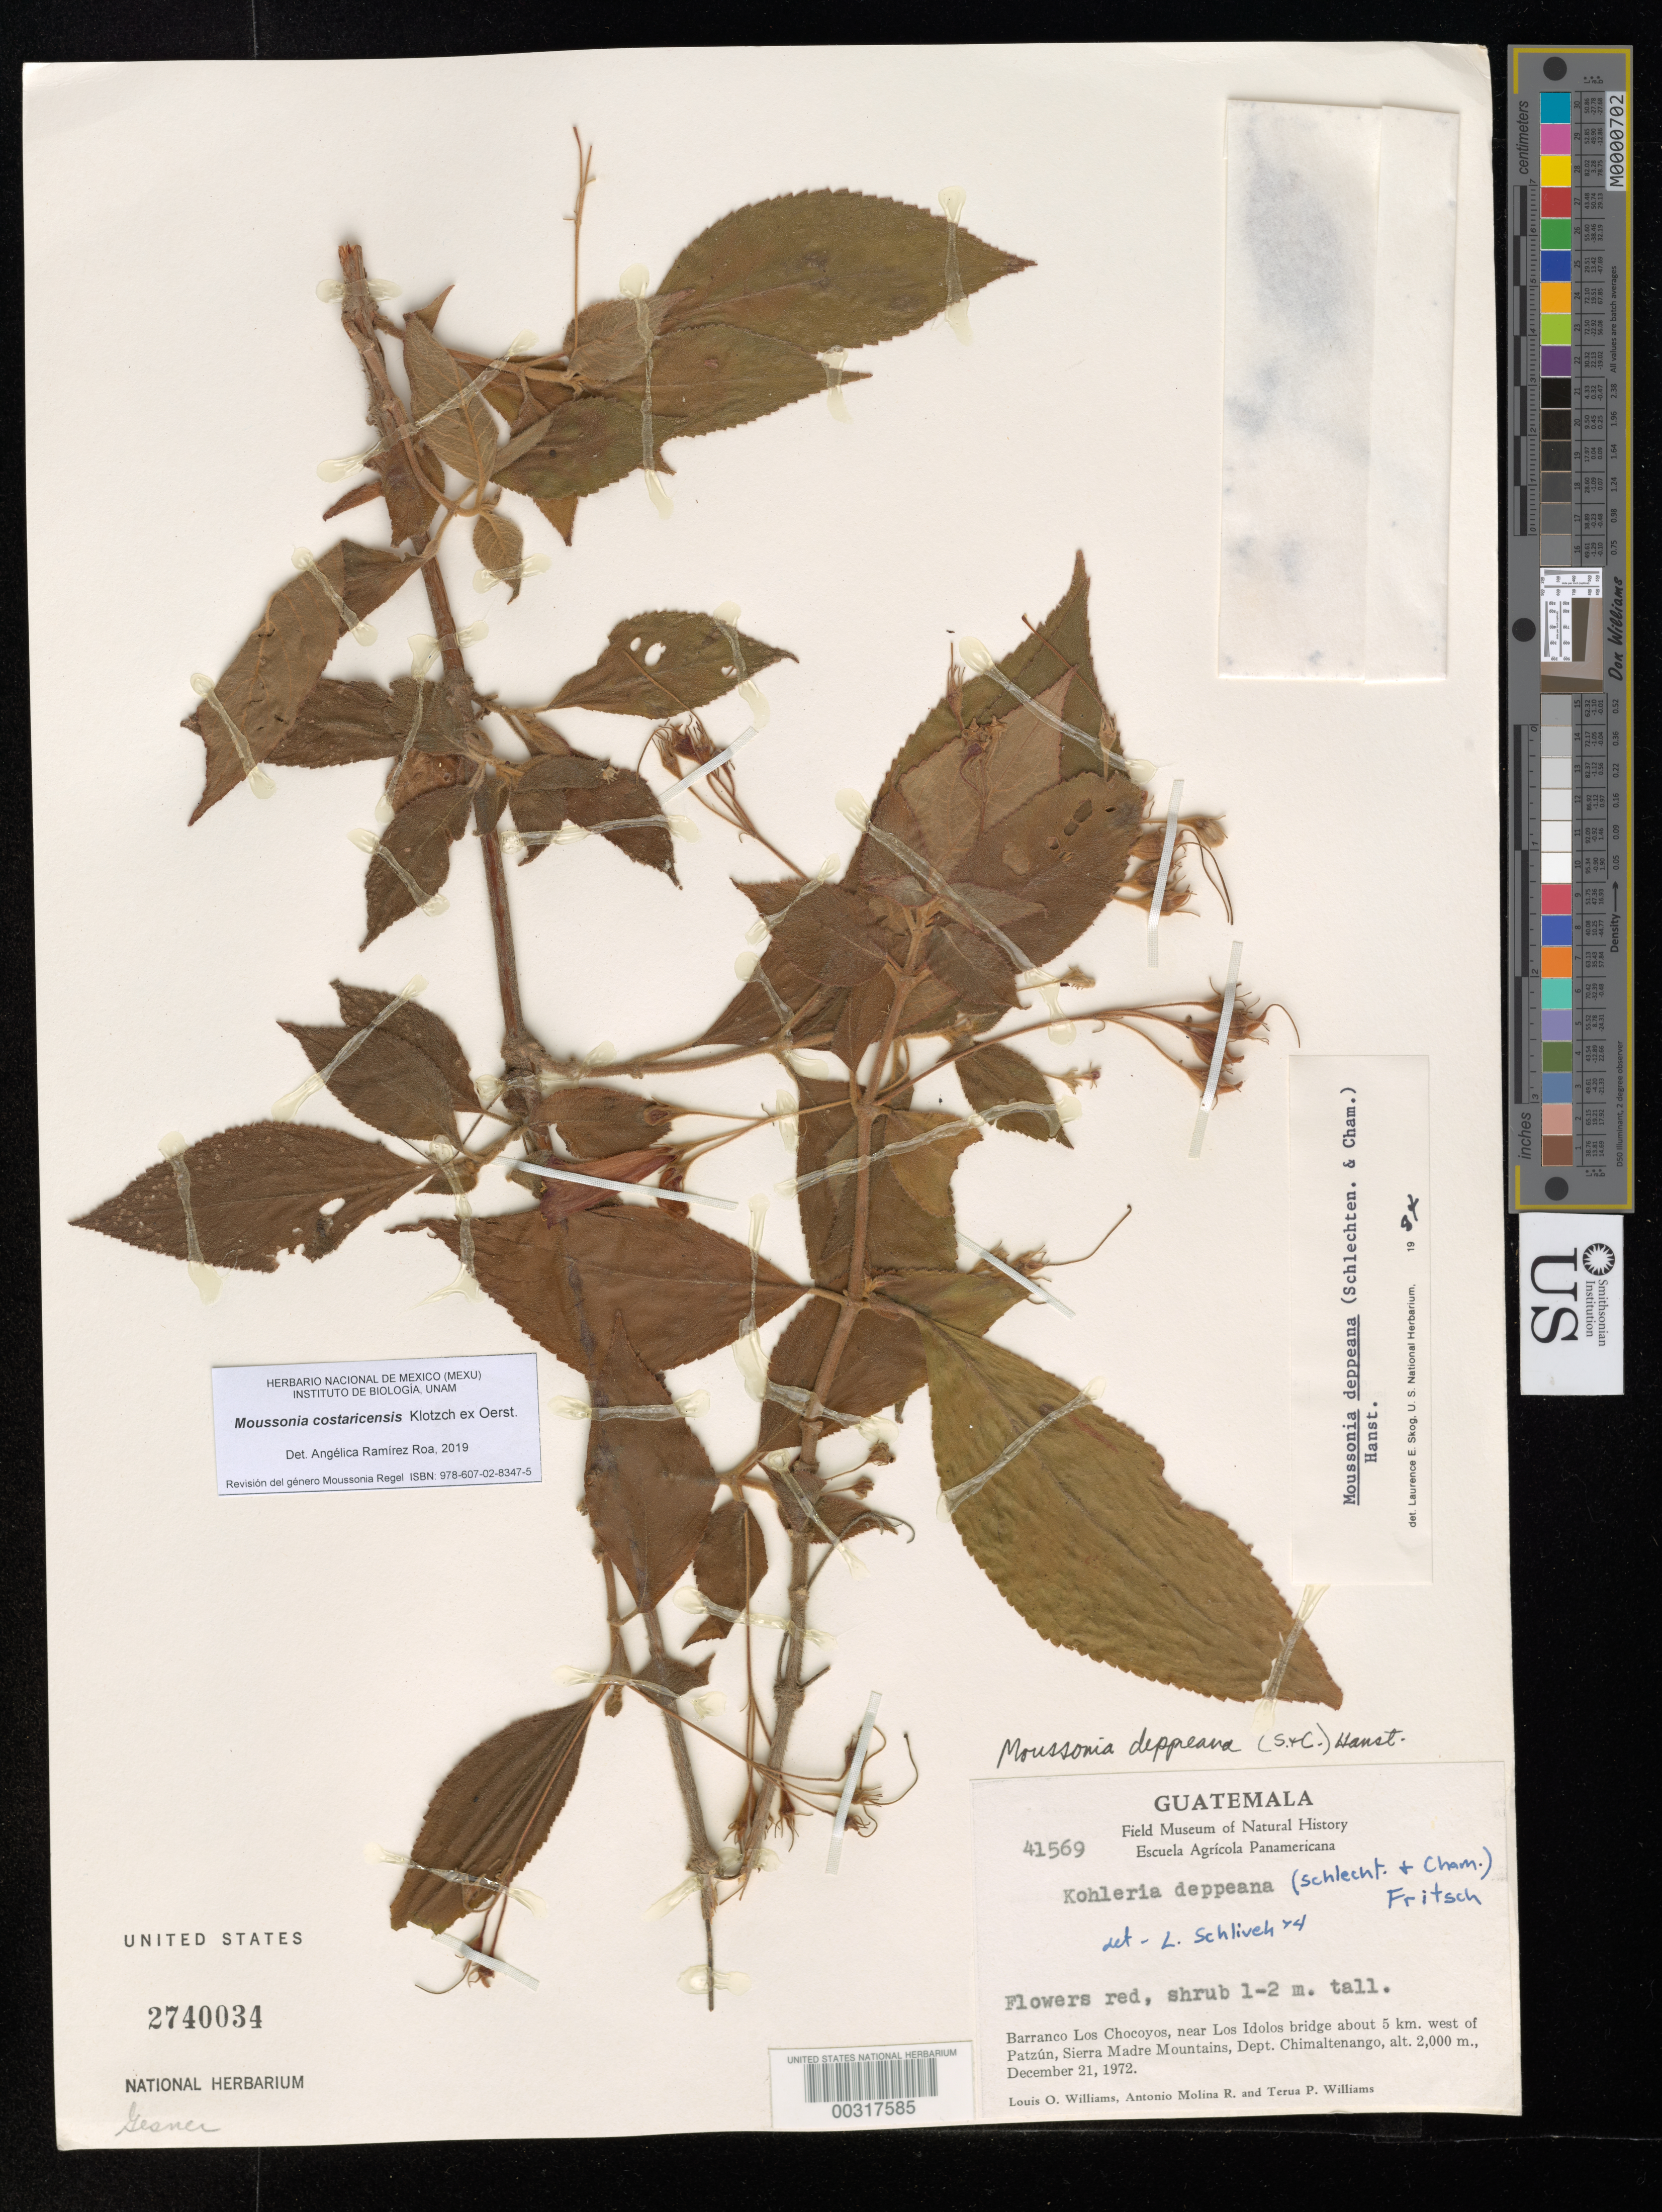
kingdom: Plantae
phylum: Tracheophyta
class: Magnoliopsida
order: Lamiales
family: Gesneriaceae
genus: Moussonia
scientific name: Moussonia costaricensis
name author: Klotzsch ex Oerst.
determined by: Ramírez-Roa, A.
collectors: L. O. Williams, A. Molina R. & T. P. Williams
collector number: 41569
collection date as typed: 21 Dec 1972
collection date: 1972-12-21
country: Guatemala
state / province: Chimaltenango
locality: Barranco Los Chocoyos, near Los Idolos bridge about 5 km W of Patzun, Sierra Madre mountains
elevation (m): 2000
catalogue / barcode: US 2740034